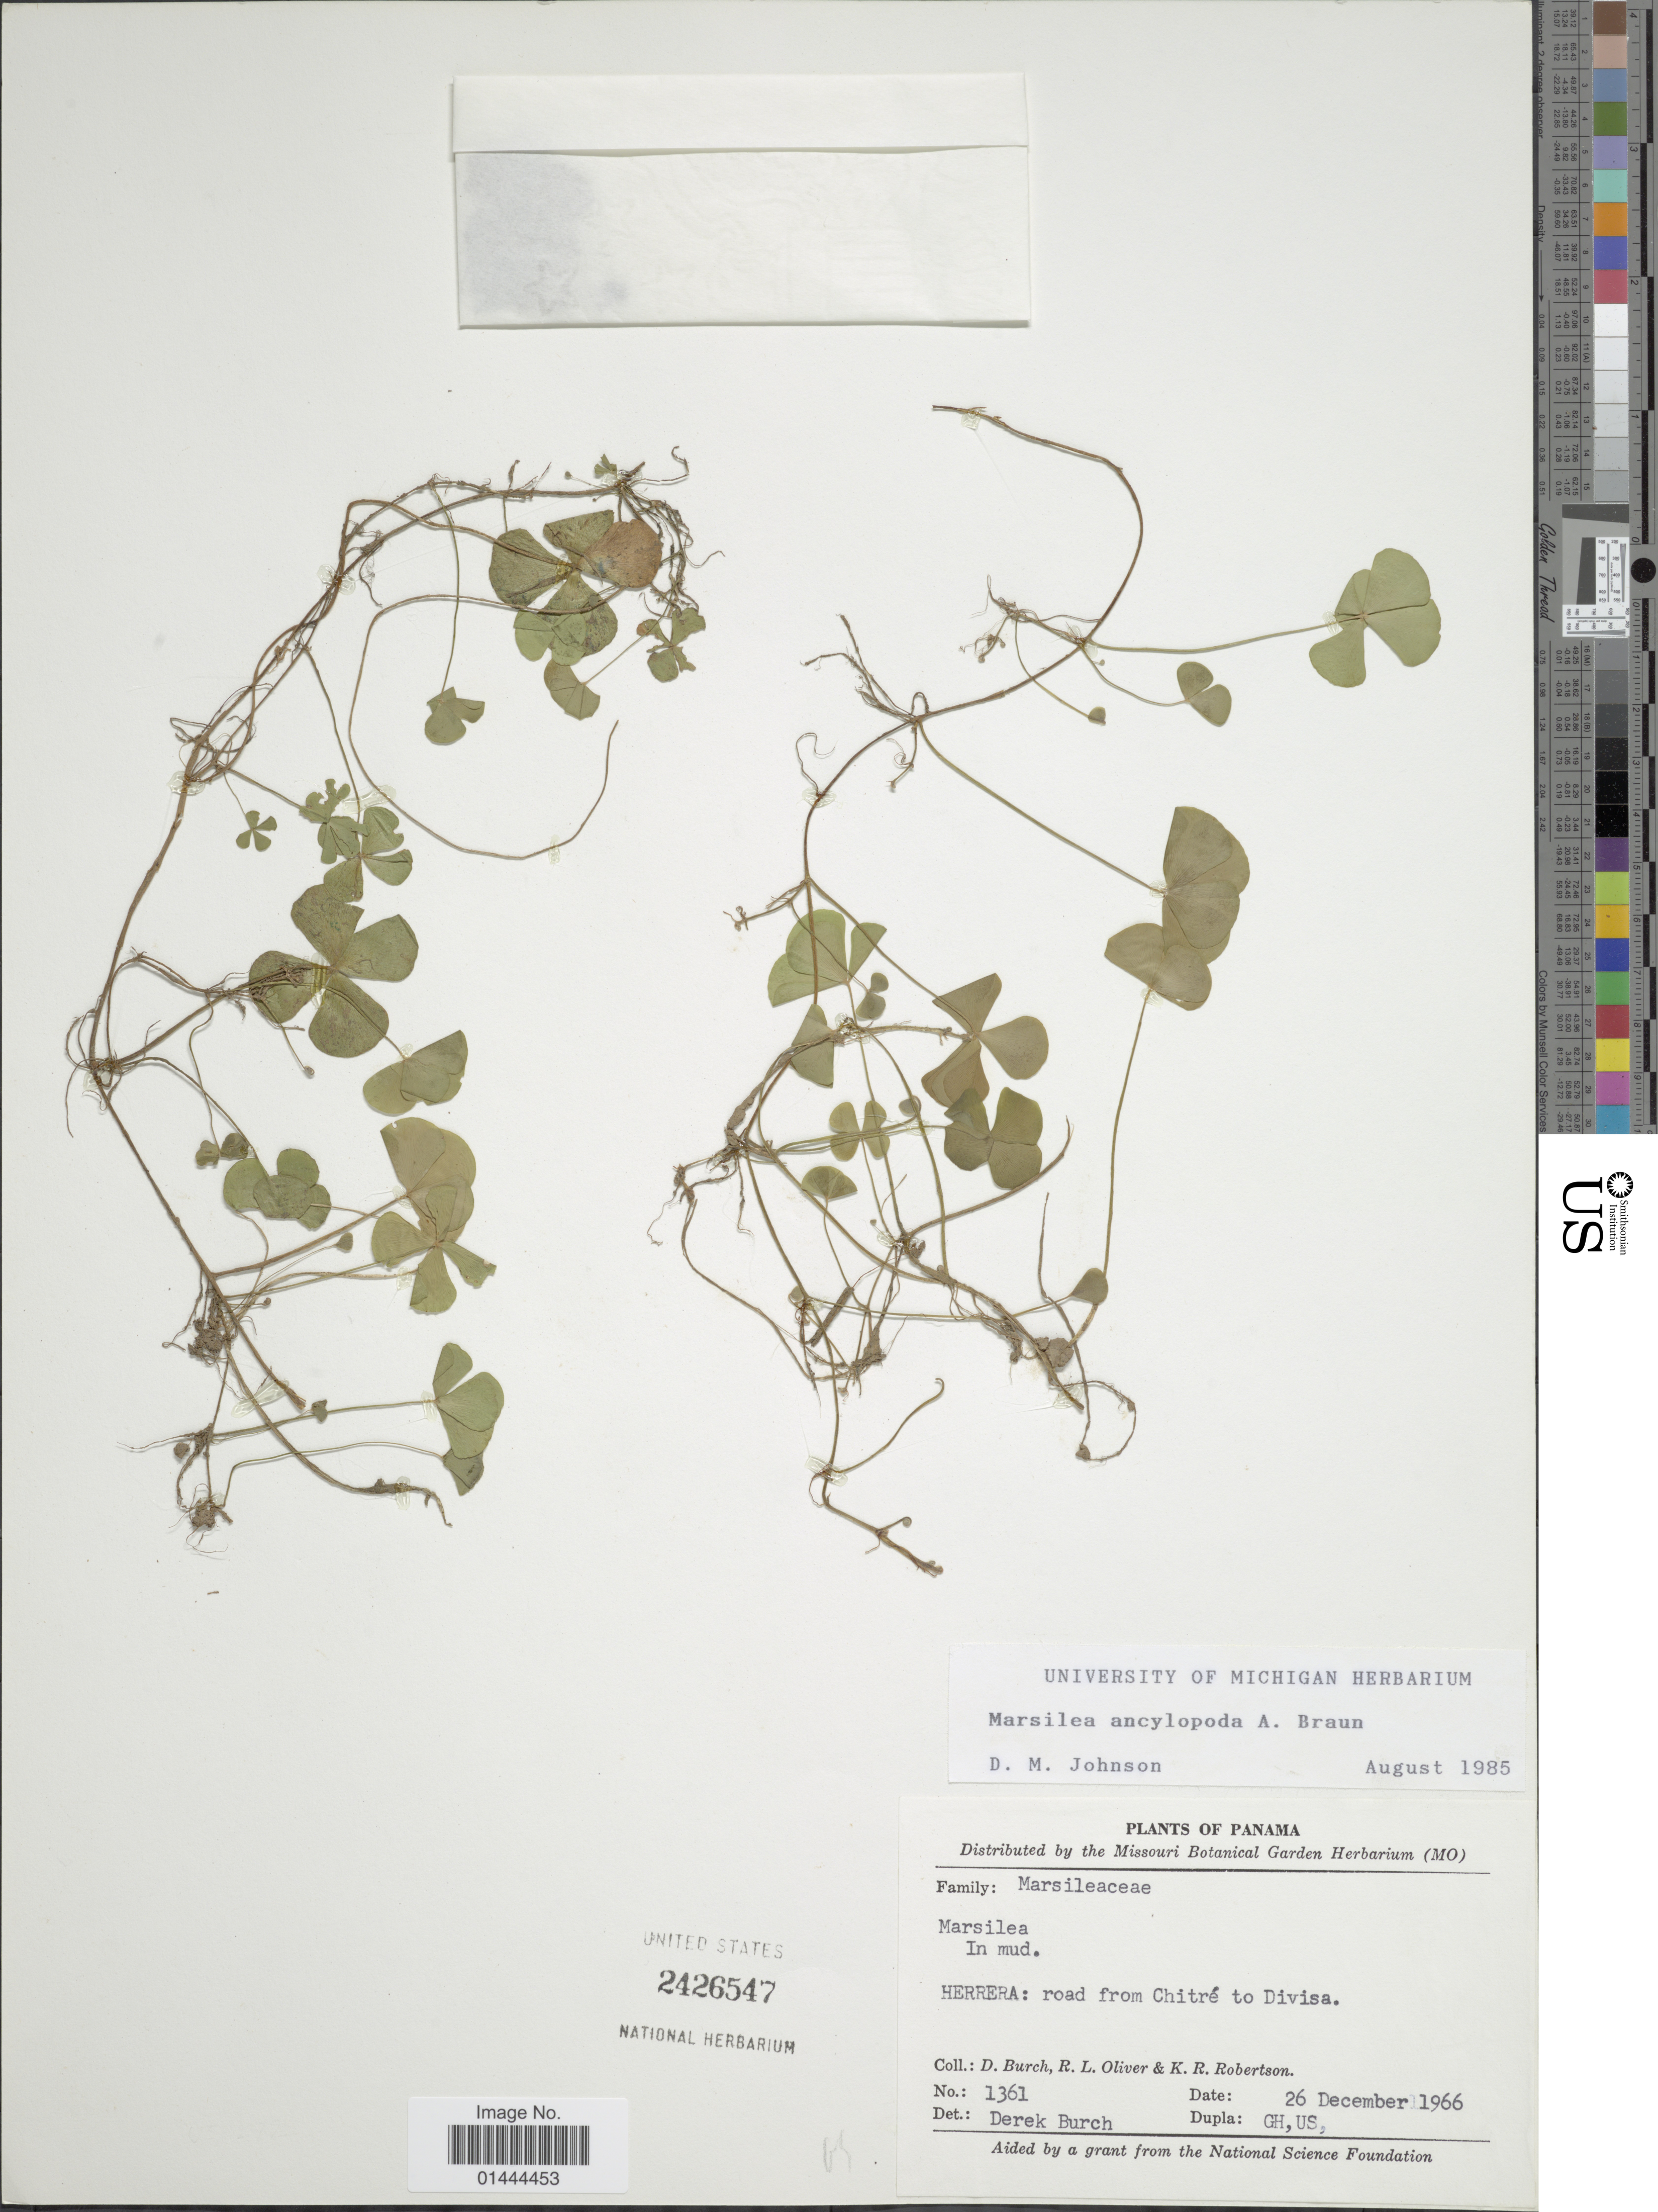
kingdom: Plantae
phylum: Tracheophyta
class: Polypodiopsida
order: Salviniales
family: Marsileaceae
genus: Marsilea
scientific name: Marsilea ancylopoda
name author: A. Braun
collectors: D. Burch, R. Oliver & K. Robertson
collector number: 1361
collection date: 1966-12-26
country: Panama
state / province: Herrera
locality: Road from Chitré to Divisa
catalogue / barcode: US 2426547